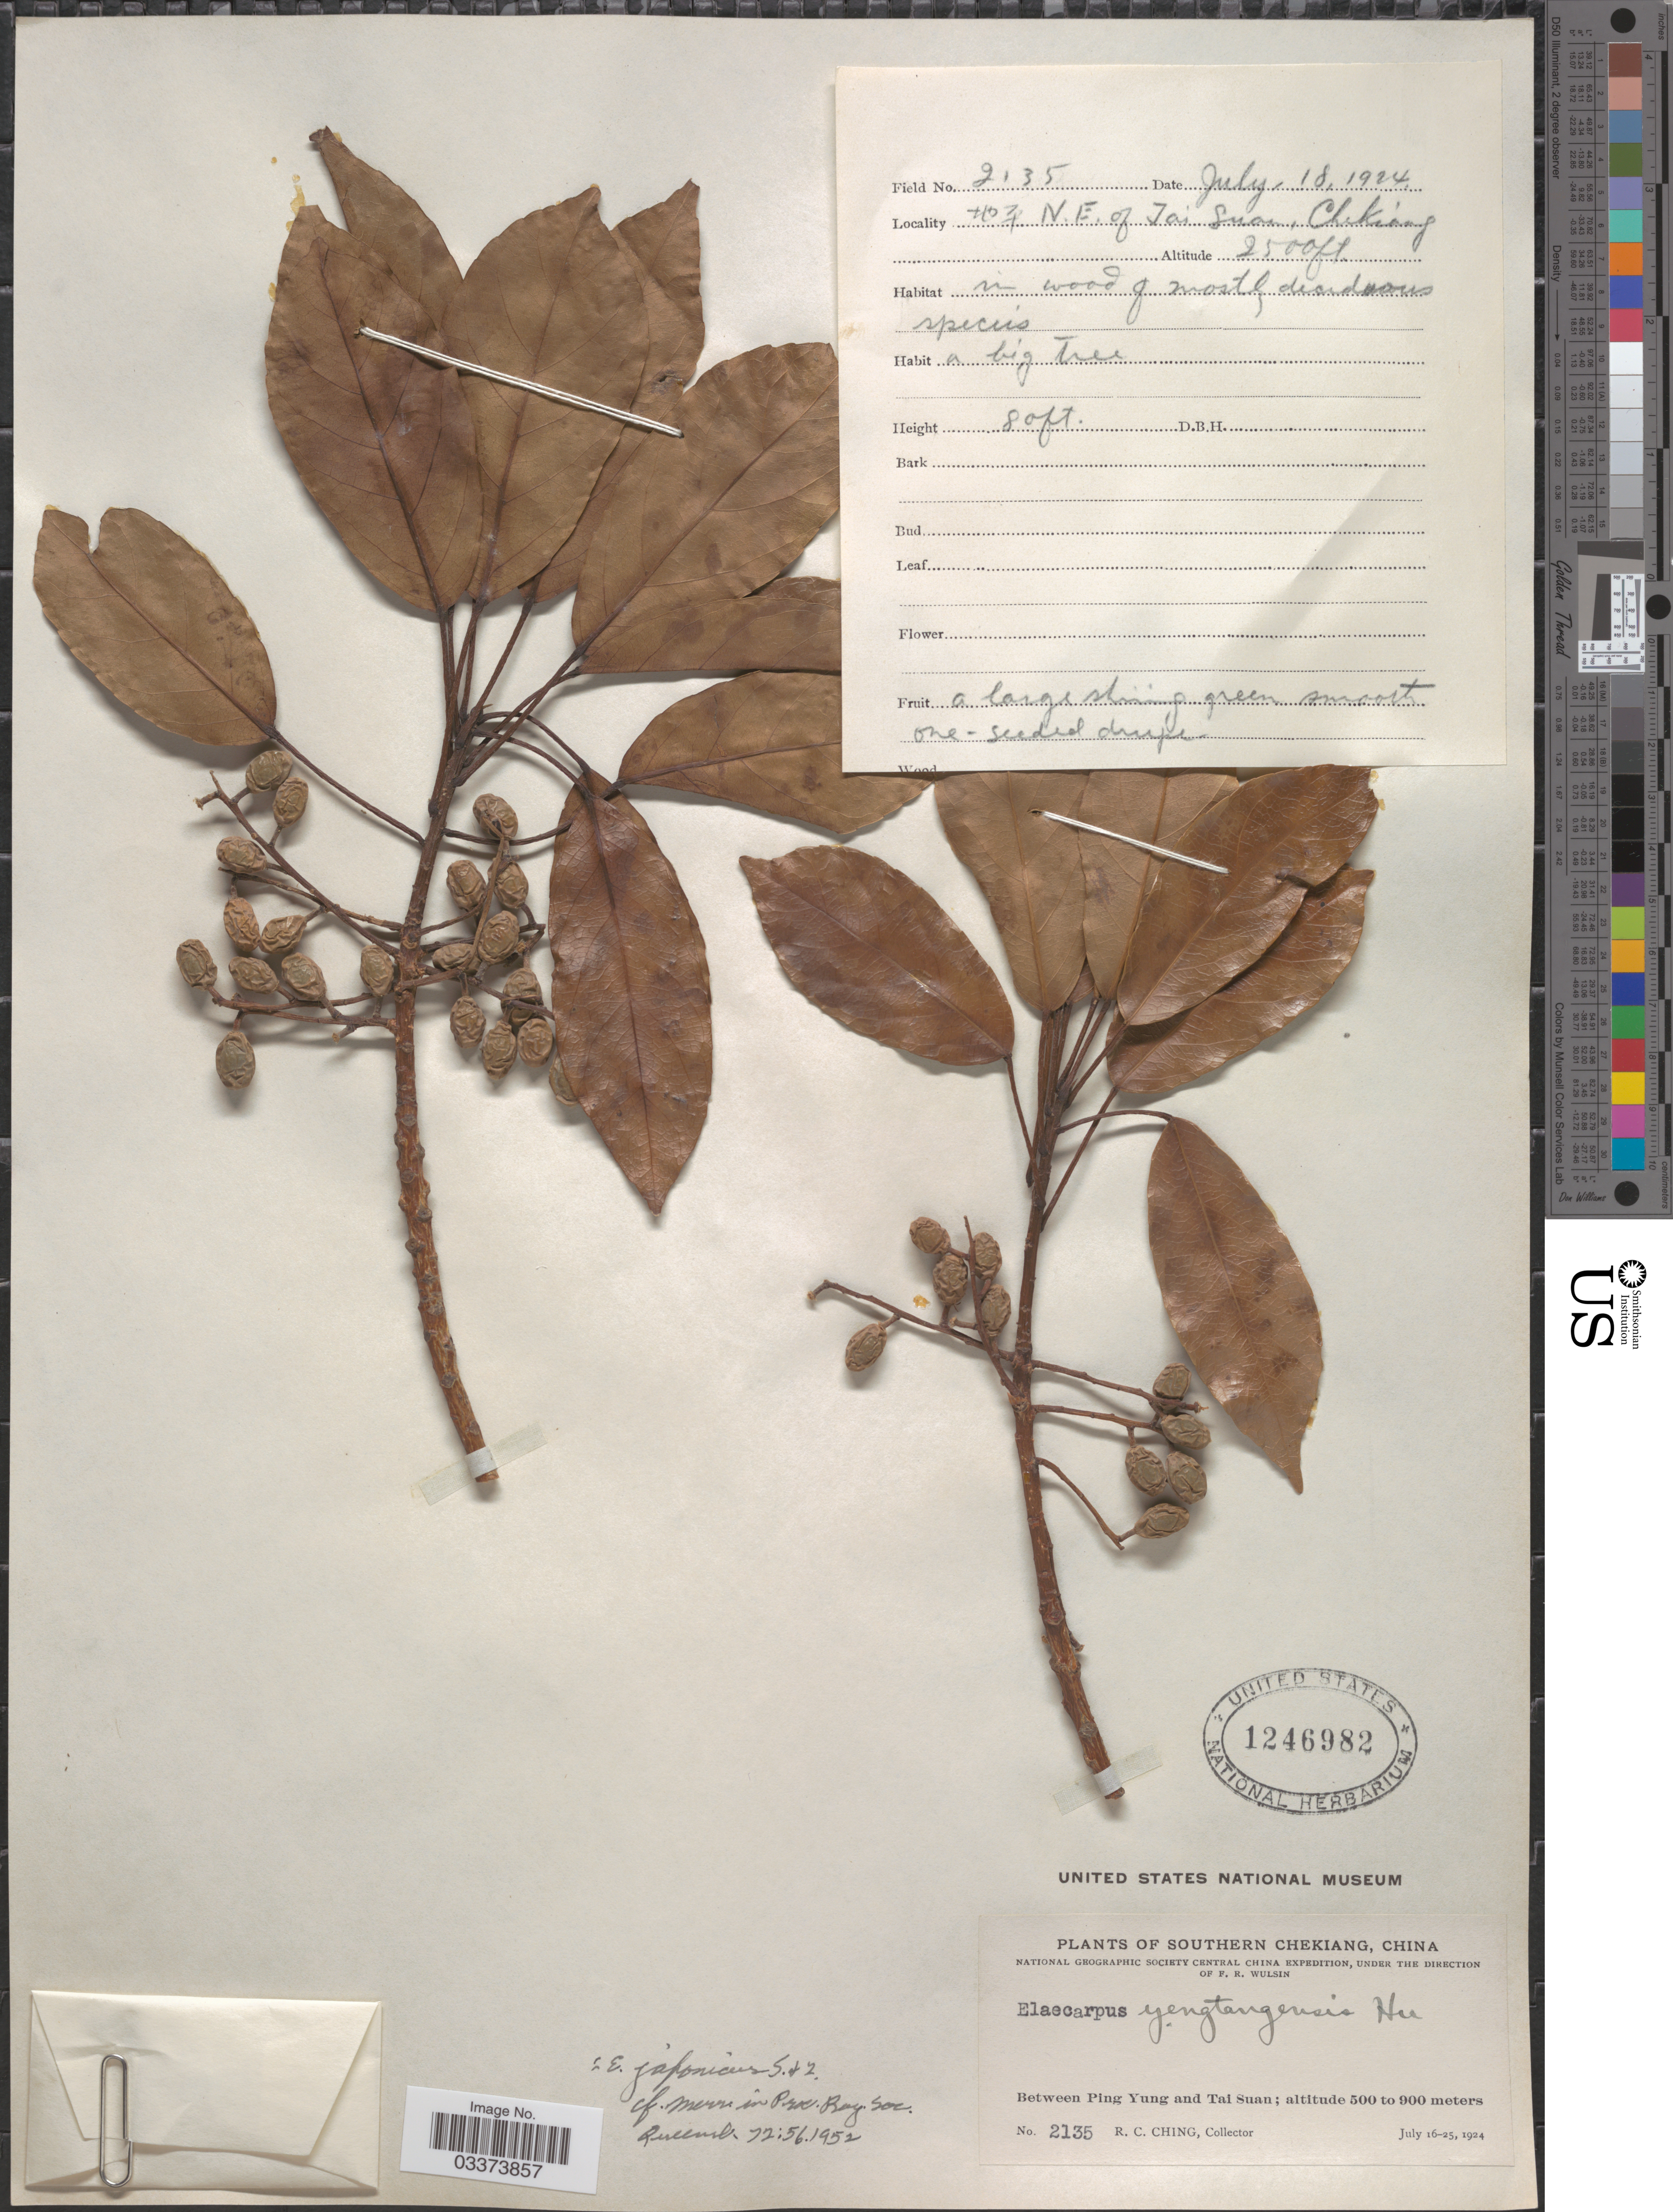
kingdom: Plantae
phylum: Tracheophyta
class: Magnoliopsida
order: Oxalidales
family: Elaeocarpaceae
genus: Elaeocarpus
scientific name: Elaeocarpus japonicus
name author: Siebold & Zucc.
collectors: R. C. Ching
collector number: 2135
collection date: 1924-07-18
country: China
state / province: Zhejiang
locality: Between Ping Yung and Tai Suan. Longquan. ai Suan.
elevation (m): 762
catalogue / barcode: US 1246982